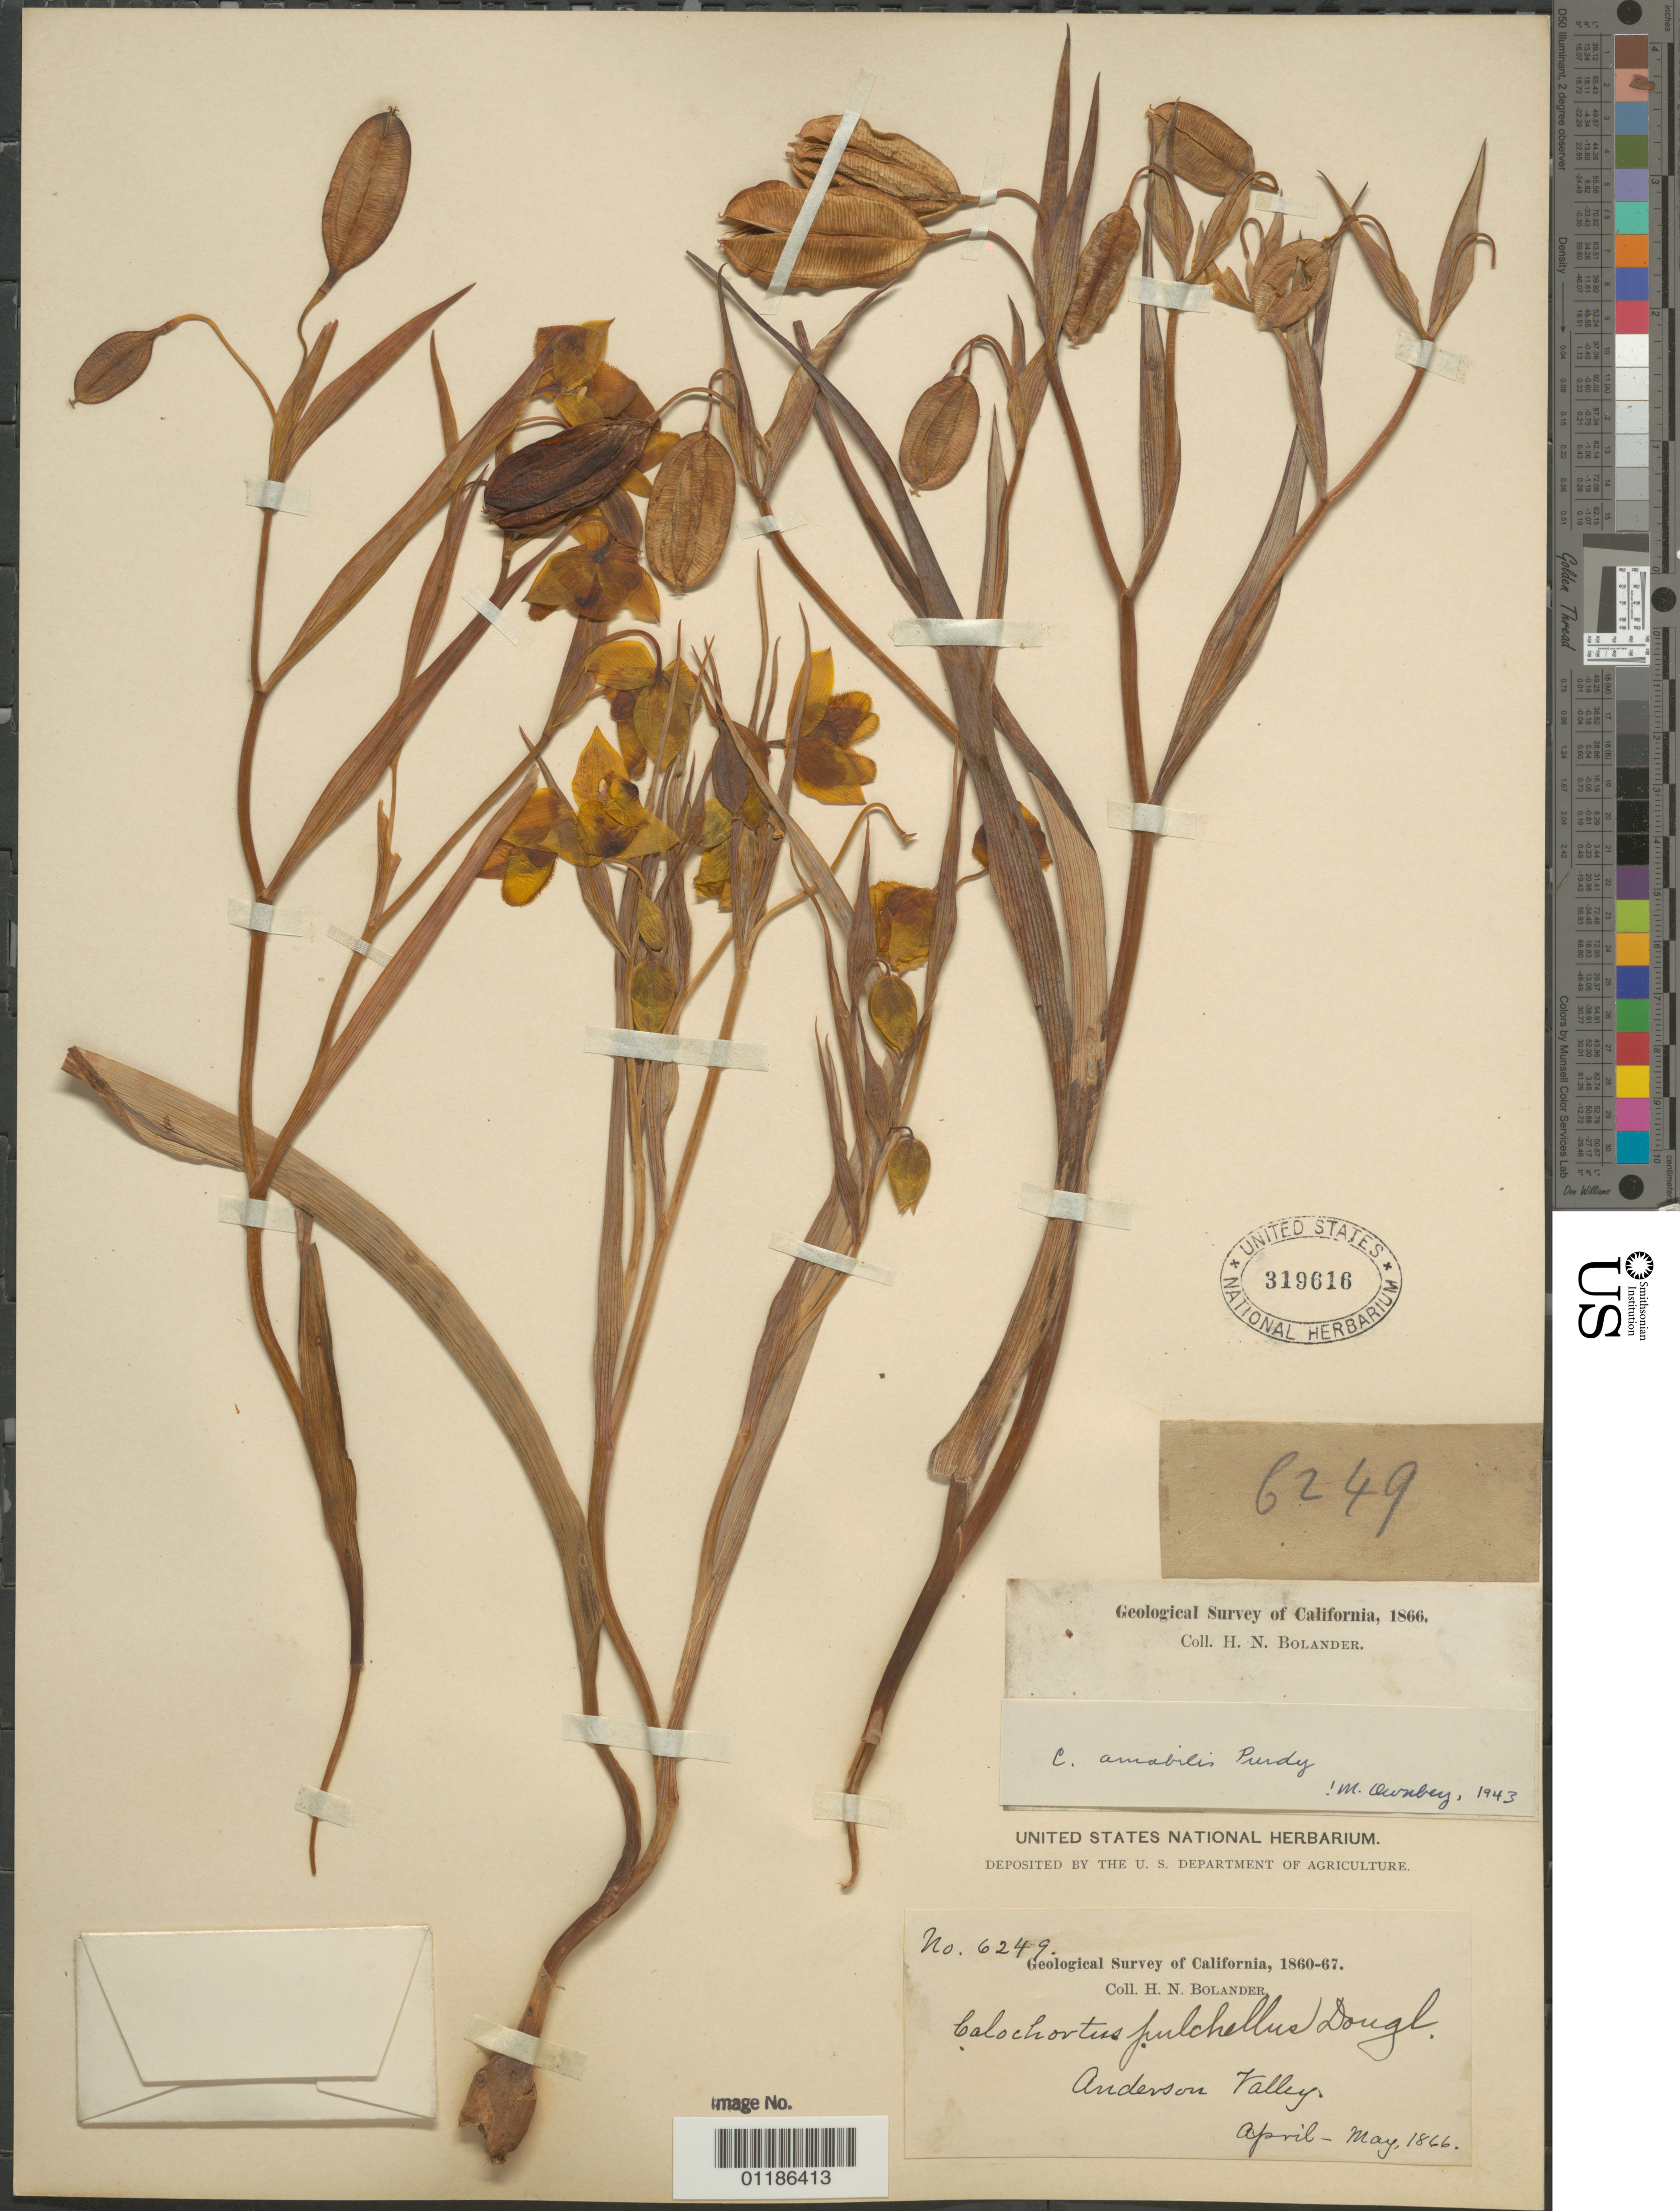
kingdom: Plantae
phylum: Tracheophyta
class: Liliopsida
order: Liliales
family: Liliaceae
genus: Calochortus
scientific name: Calochortus amabilis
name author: Purdy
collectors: H. Bolander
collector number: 6249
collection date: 1866-04/1866-05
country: United States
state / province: California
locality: Anderson Valley.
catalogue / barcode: US 319616